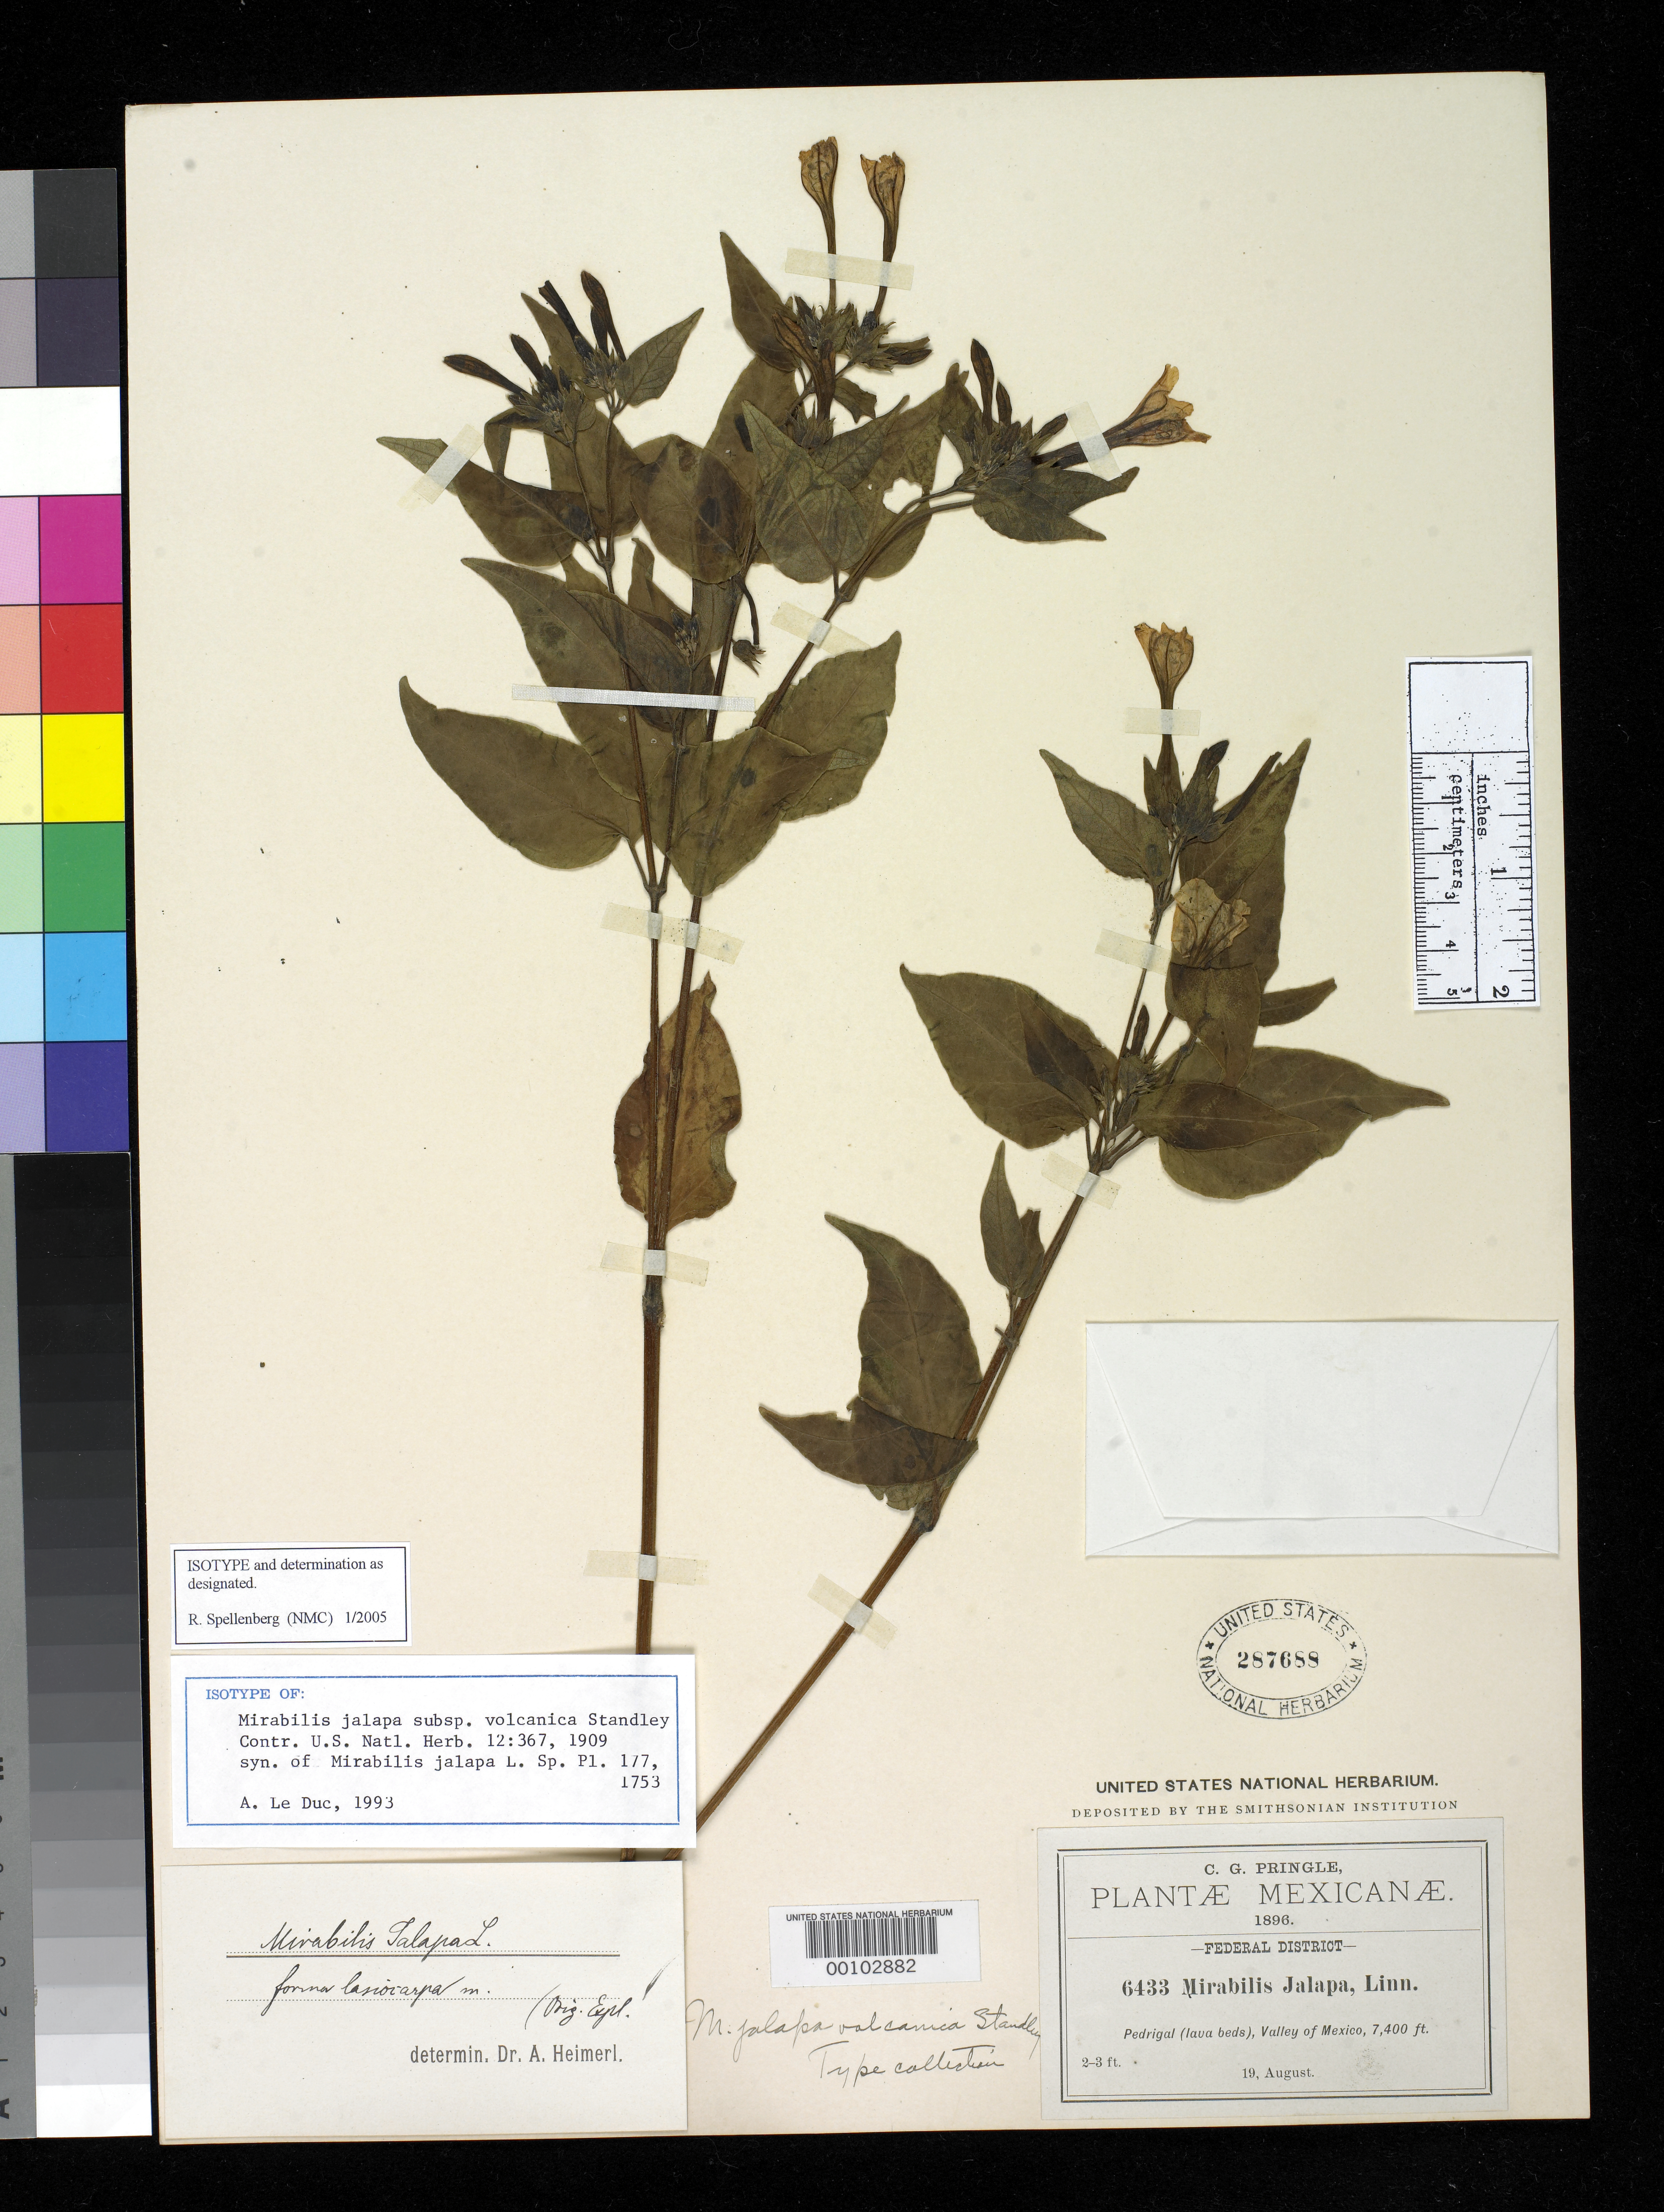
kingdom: Plantae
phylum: Tracheophyta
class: Magnoliopsida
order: Caryophyllales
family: Nyctaginaceae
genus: Mirabilis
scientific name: Mirabilis jalapa subsp. volcanica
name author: Standl.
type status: Isotype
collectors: C. G. Pringle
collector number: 6433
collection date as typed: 19 Aug 1896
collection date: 1896-08-19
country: Mexico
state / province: Distrito Federal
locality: Pedregal (lava beds), Valley of Mexico.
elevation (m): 2240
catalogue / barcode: US 287688